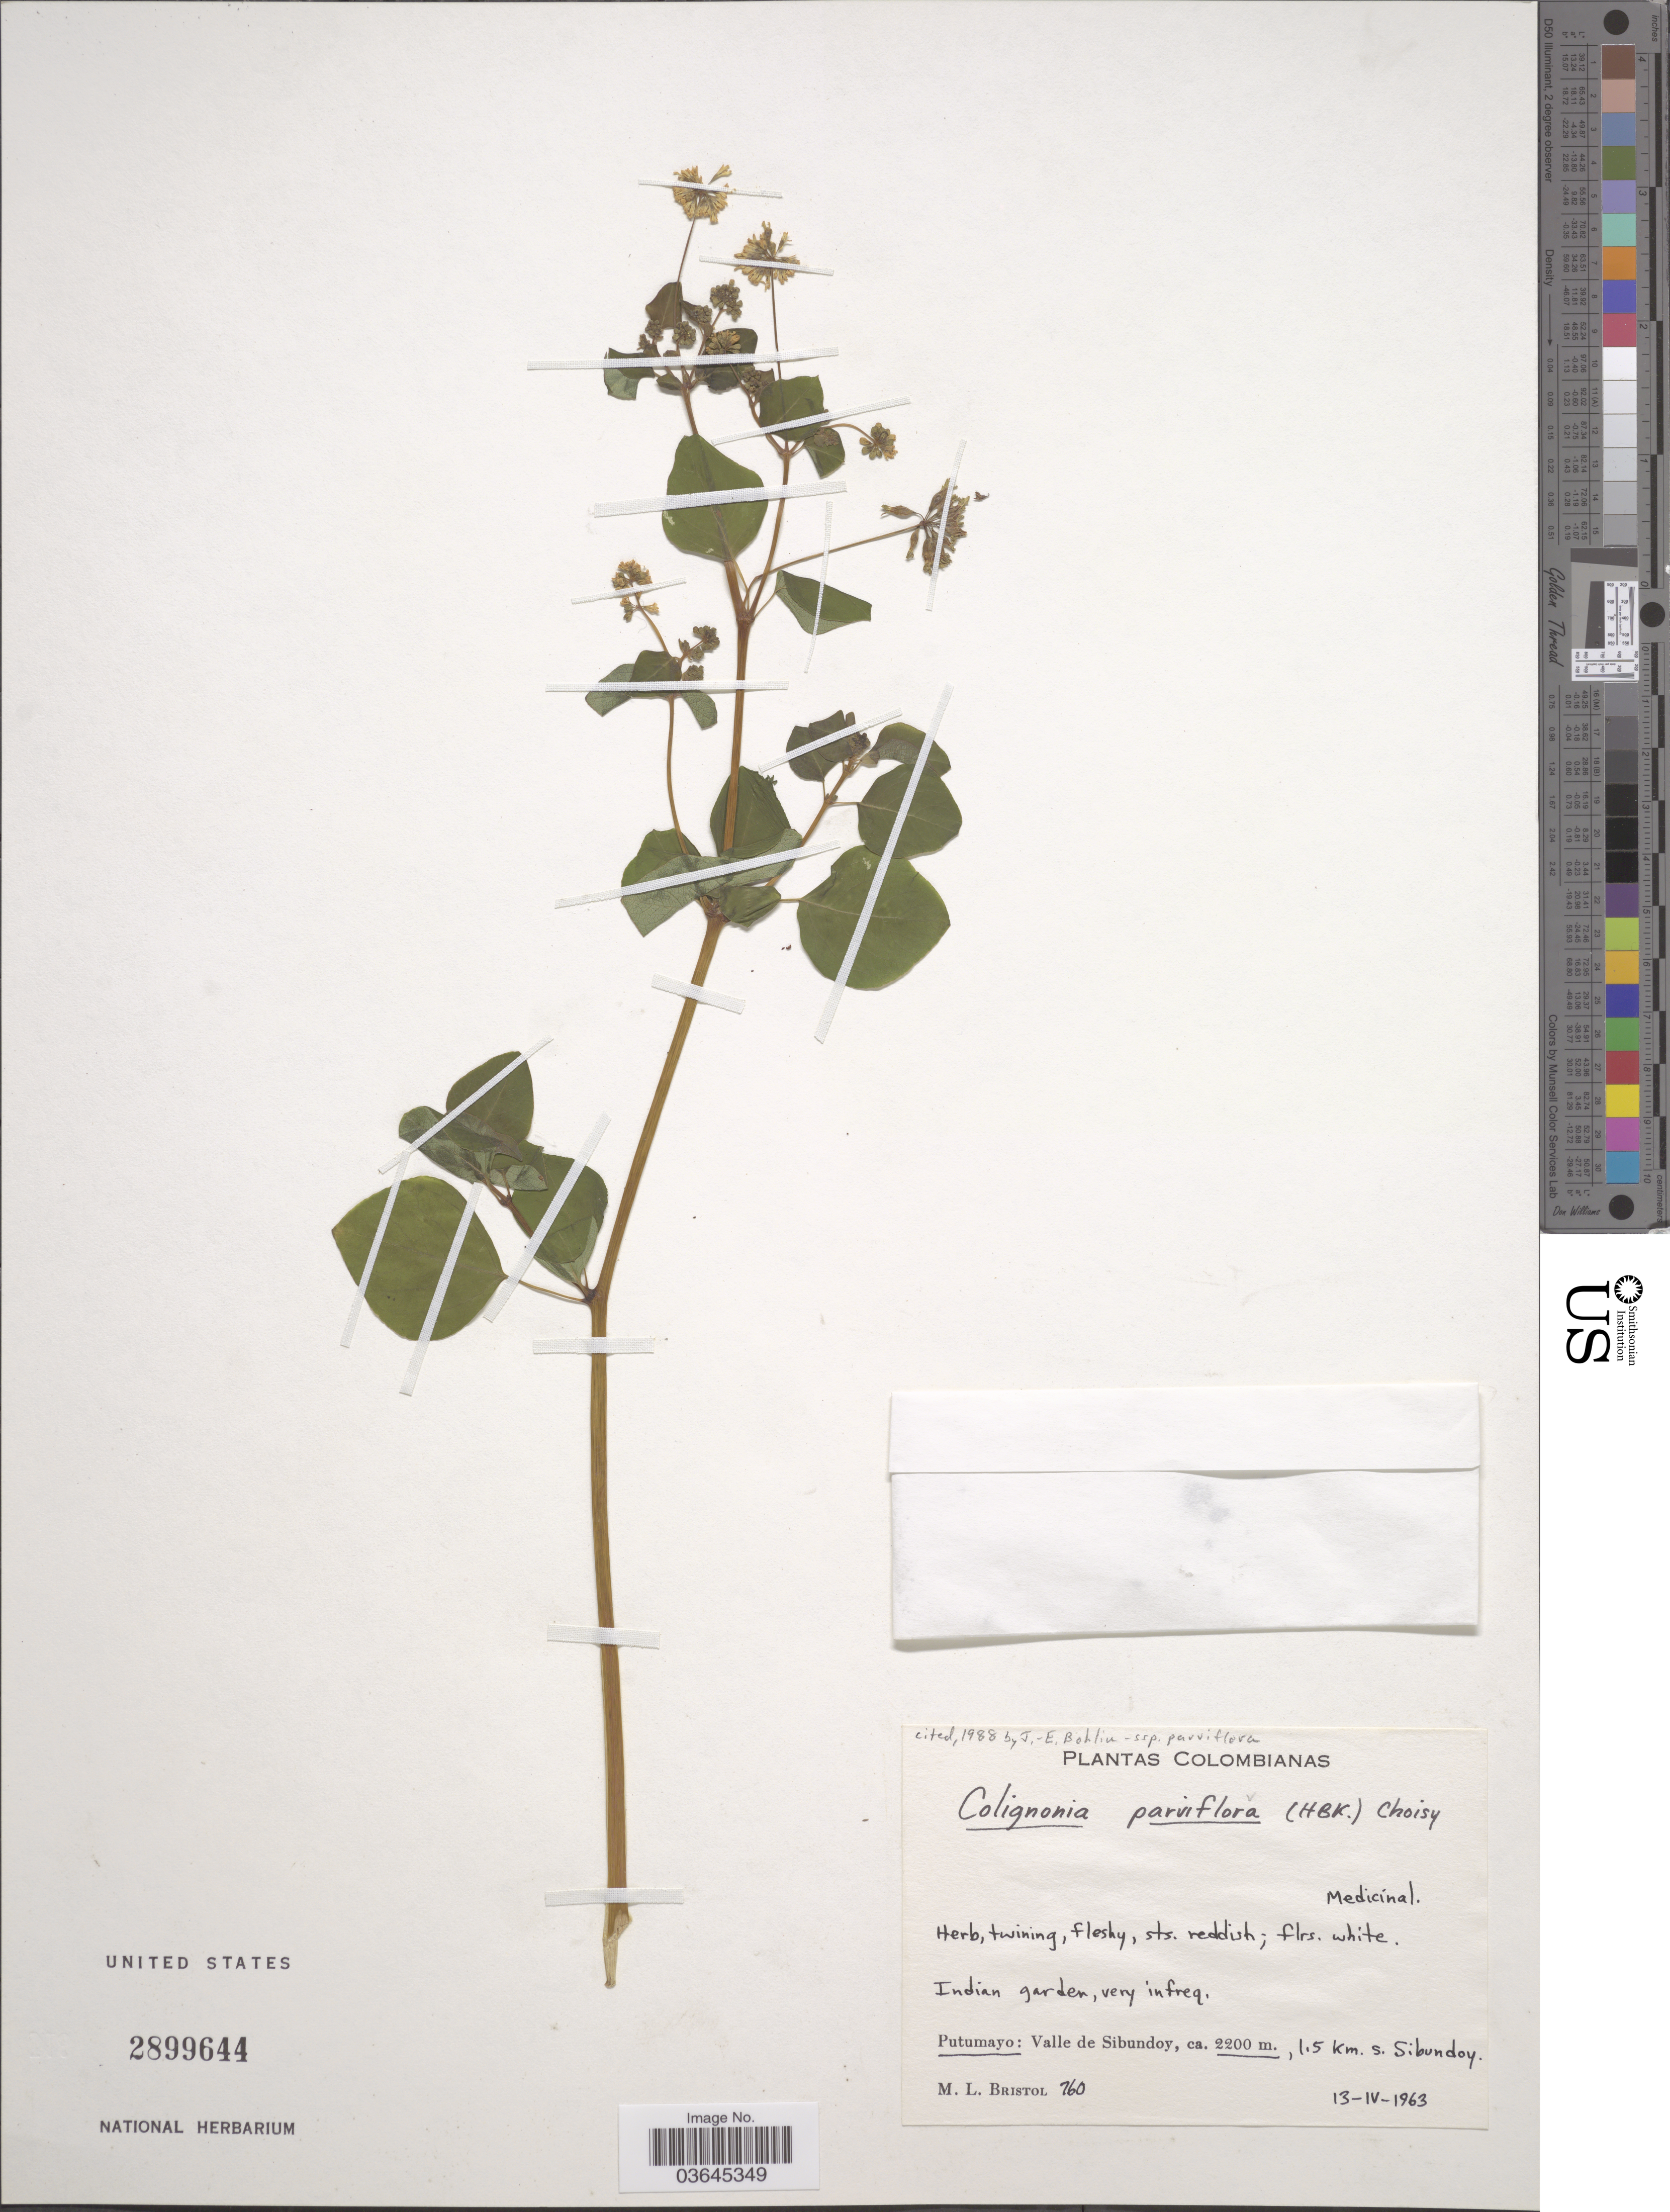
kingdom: Plantae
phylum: Tracheophyta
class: Magnoliopsida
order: Caryophyllales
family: Nyctaginaceae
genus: Colignonia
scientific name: Colignonia parviflora subsp. parviflora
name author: (Kunth) Choisy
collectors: M. L. Bristol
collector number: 760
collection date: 1963-04-13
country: Colombia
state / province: Putumayo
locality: Valle de Sibundoy, 1.5 Km. s. Sibundoy.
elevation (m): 2200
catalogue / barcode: US 2899644